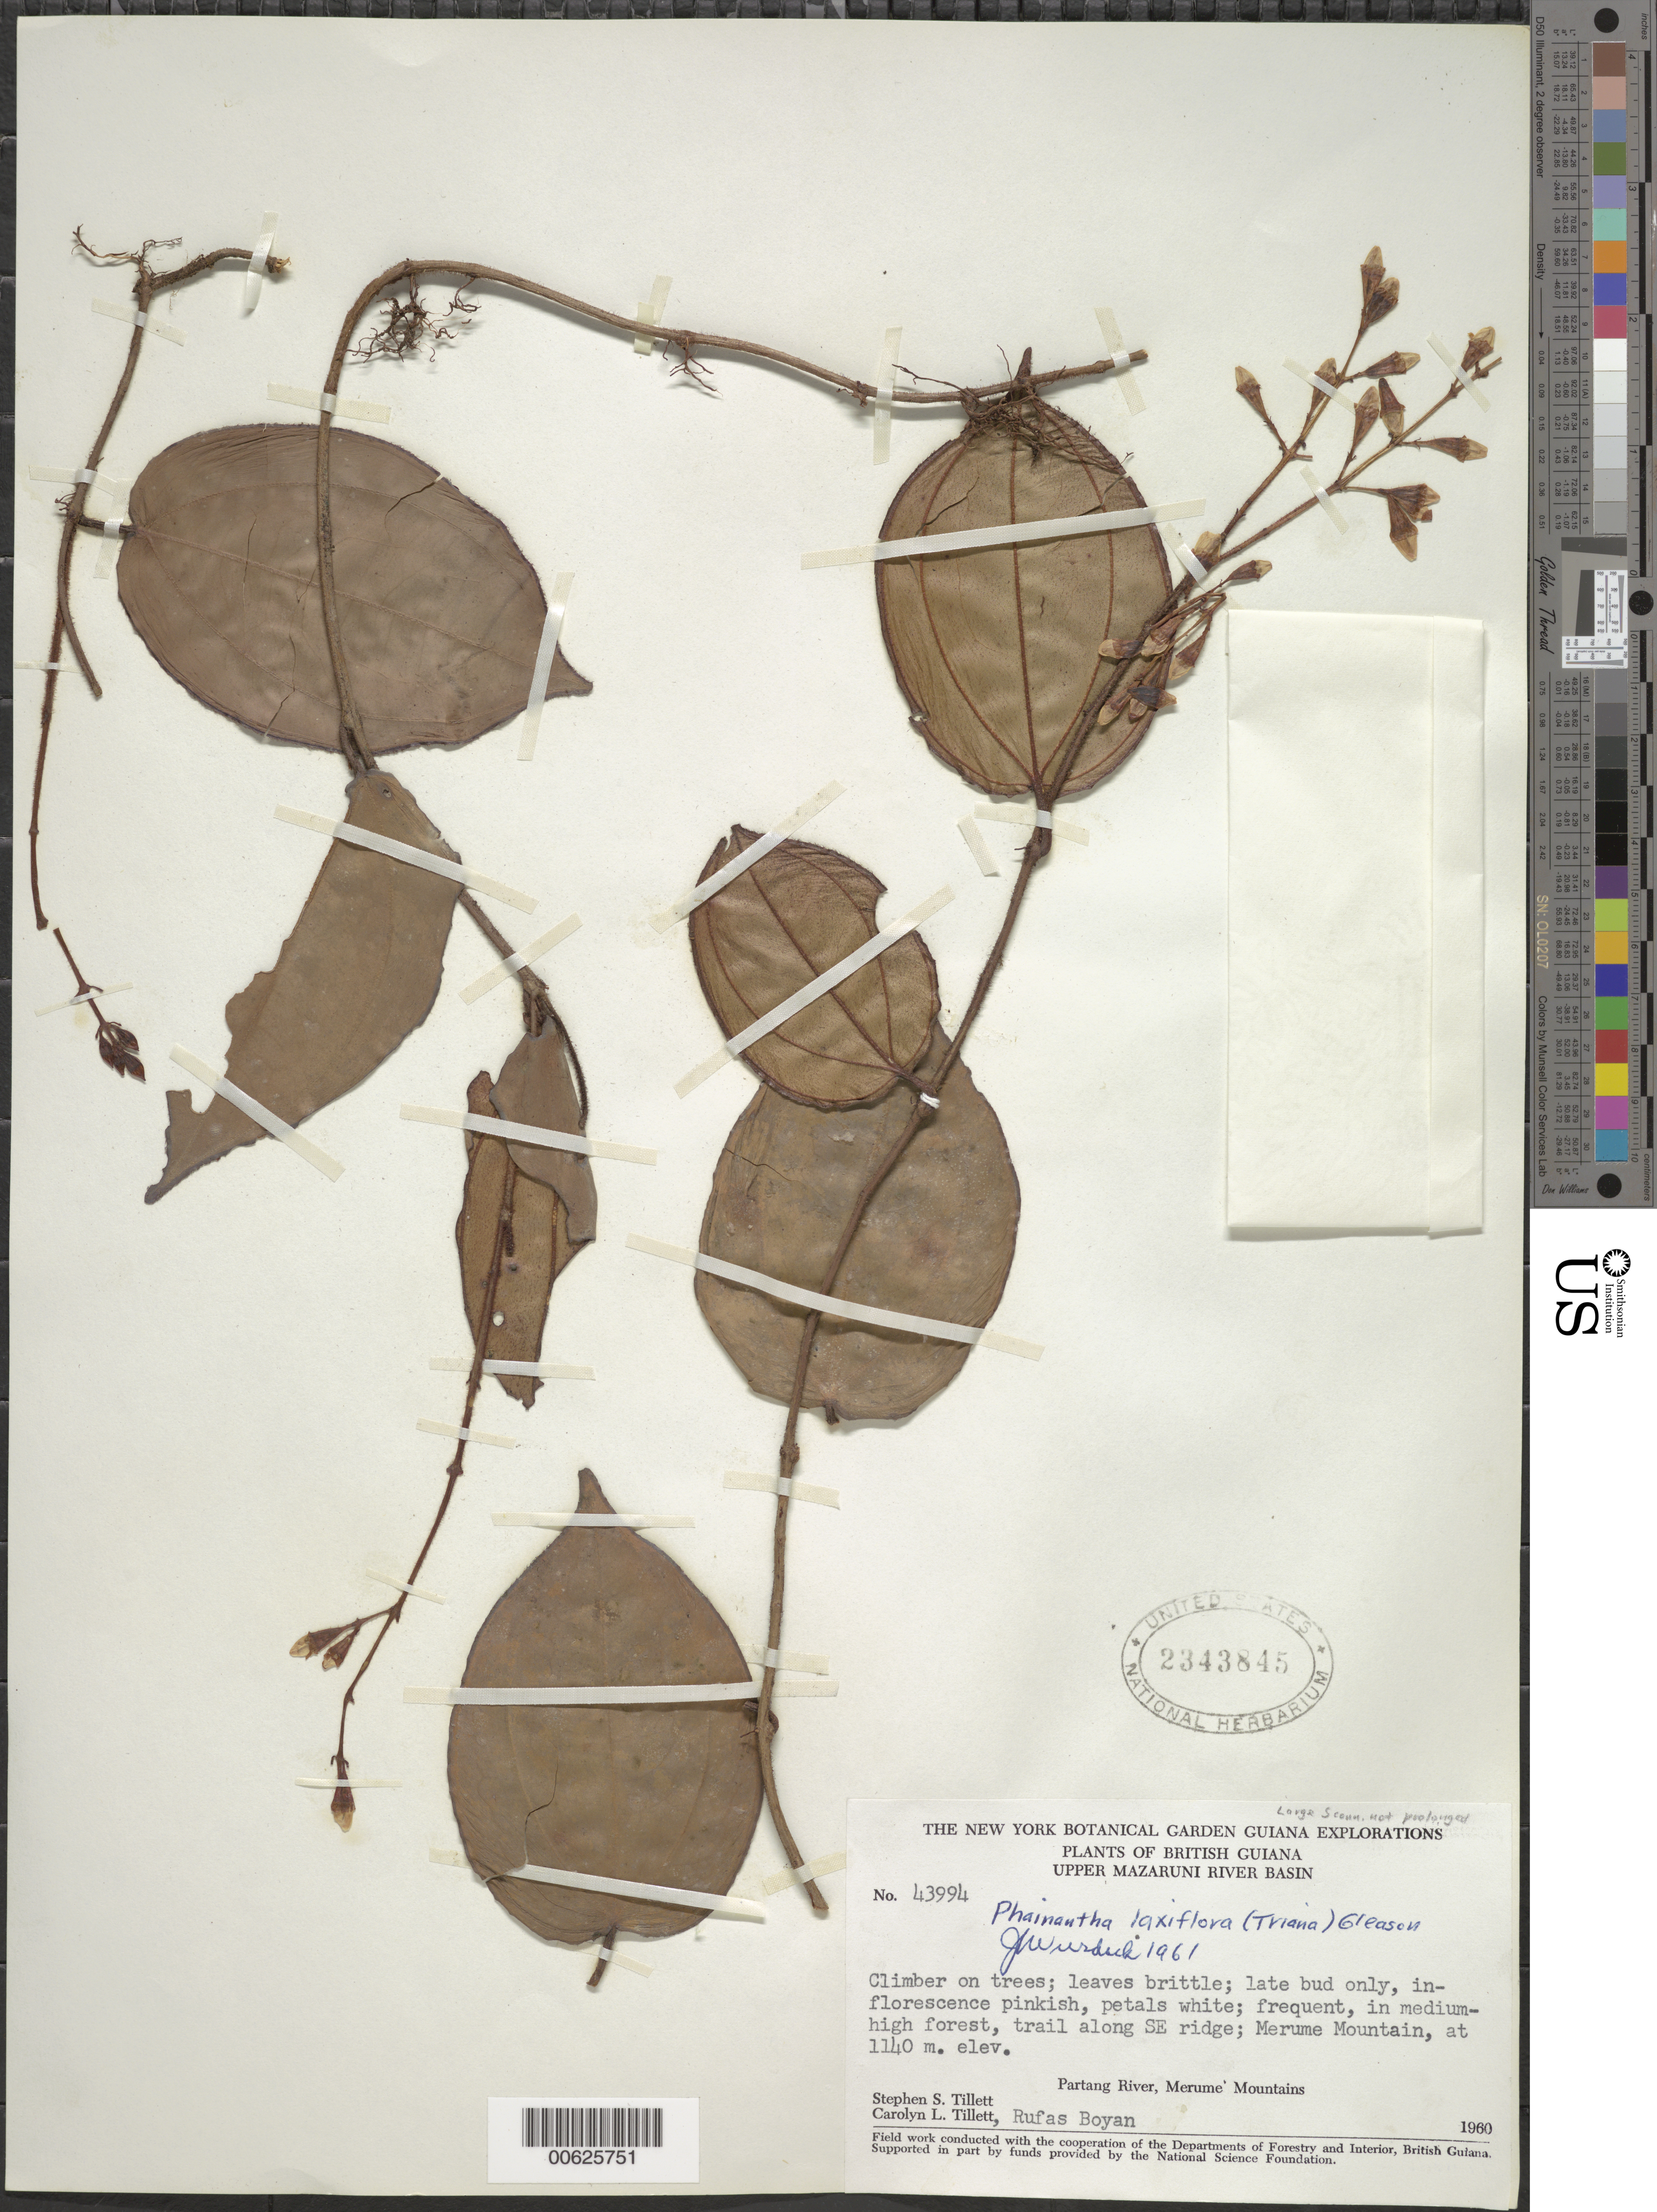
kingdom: Plantae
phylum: Tracheophyta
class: Magnoliopsida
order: Myrtales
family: Melastomataceae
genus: Phainantha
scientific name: Phainantha laxiflora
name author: (Triana) Gleason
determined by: Wurdack, John J., (US), US (UNITED STATES)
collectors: S. S. Tillett, C. L. Tillett & R. Boyan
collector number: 43994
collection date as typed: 1960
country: Guyana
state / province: Cuyuni-Mazaruni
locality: Merume Mts., Partang R., upper Mazaruni River Basin; trail along SE ridge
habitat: Medium high forest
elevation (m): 1143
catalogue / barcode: US 2343845